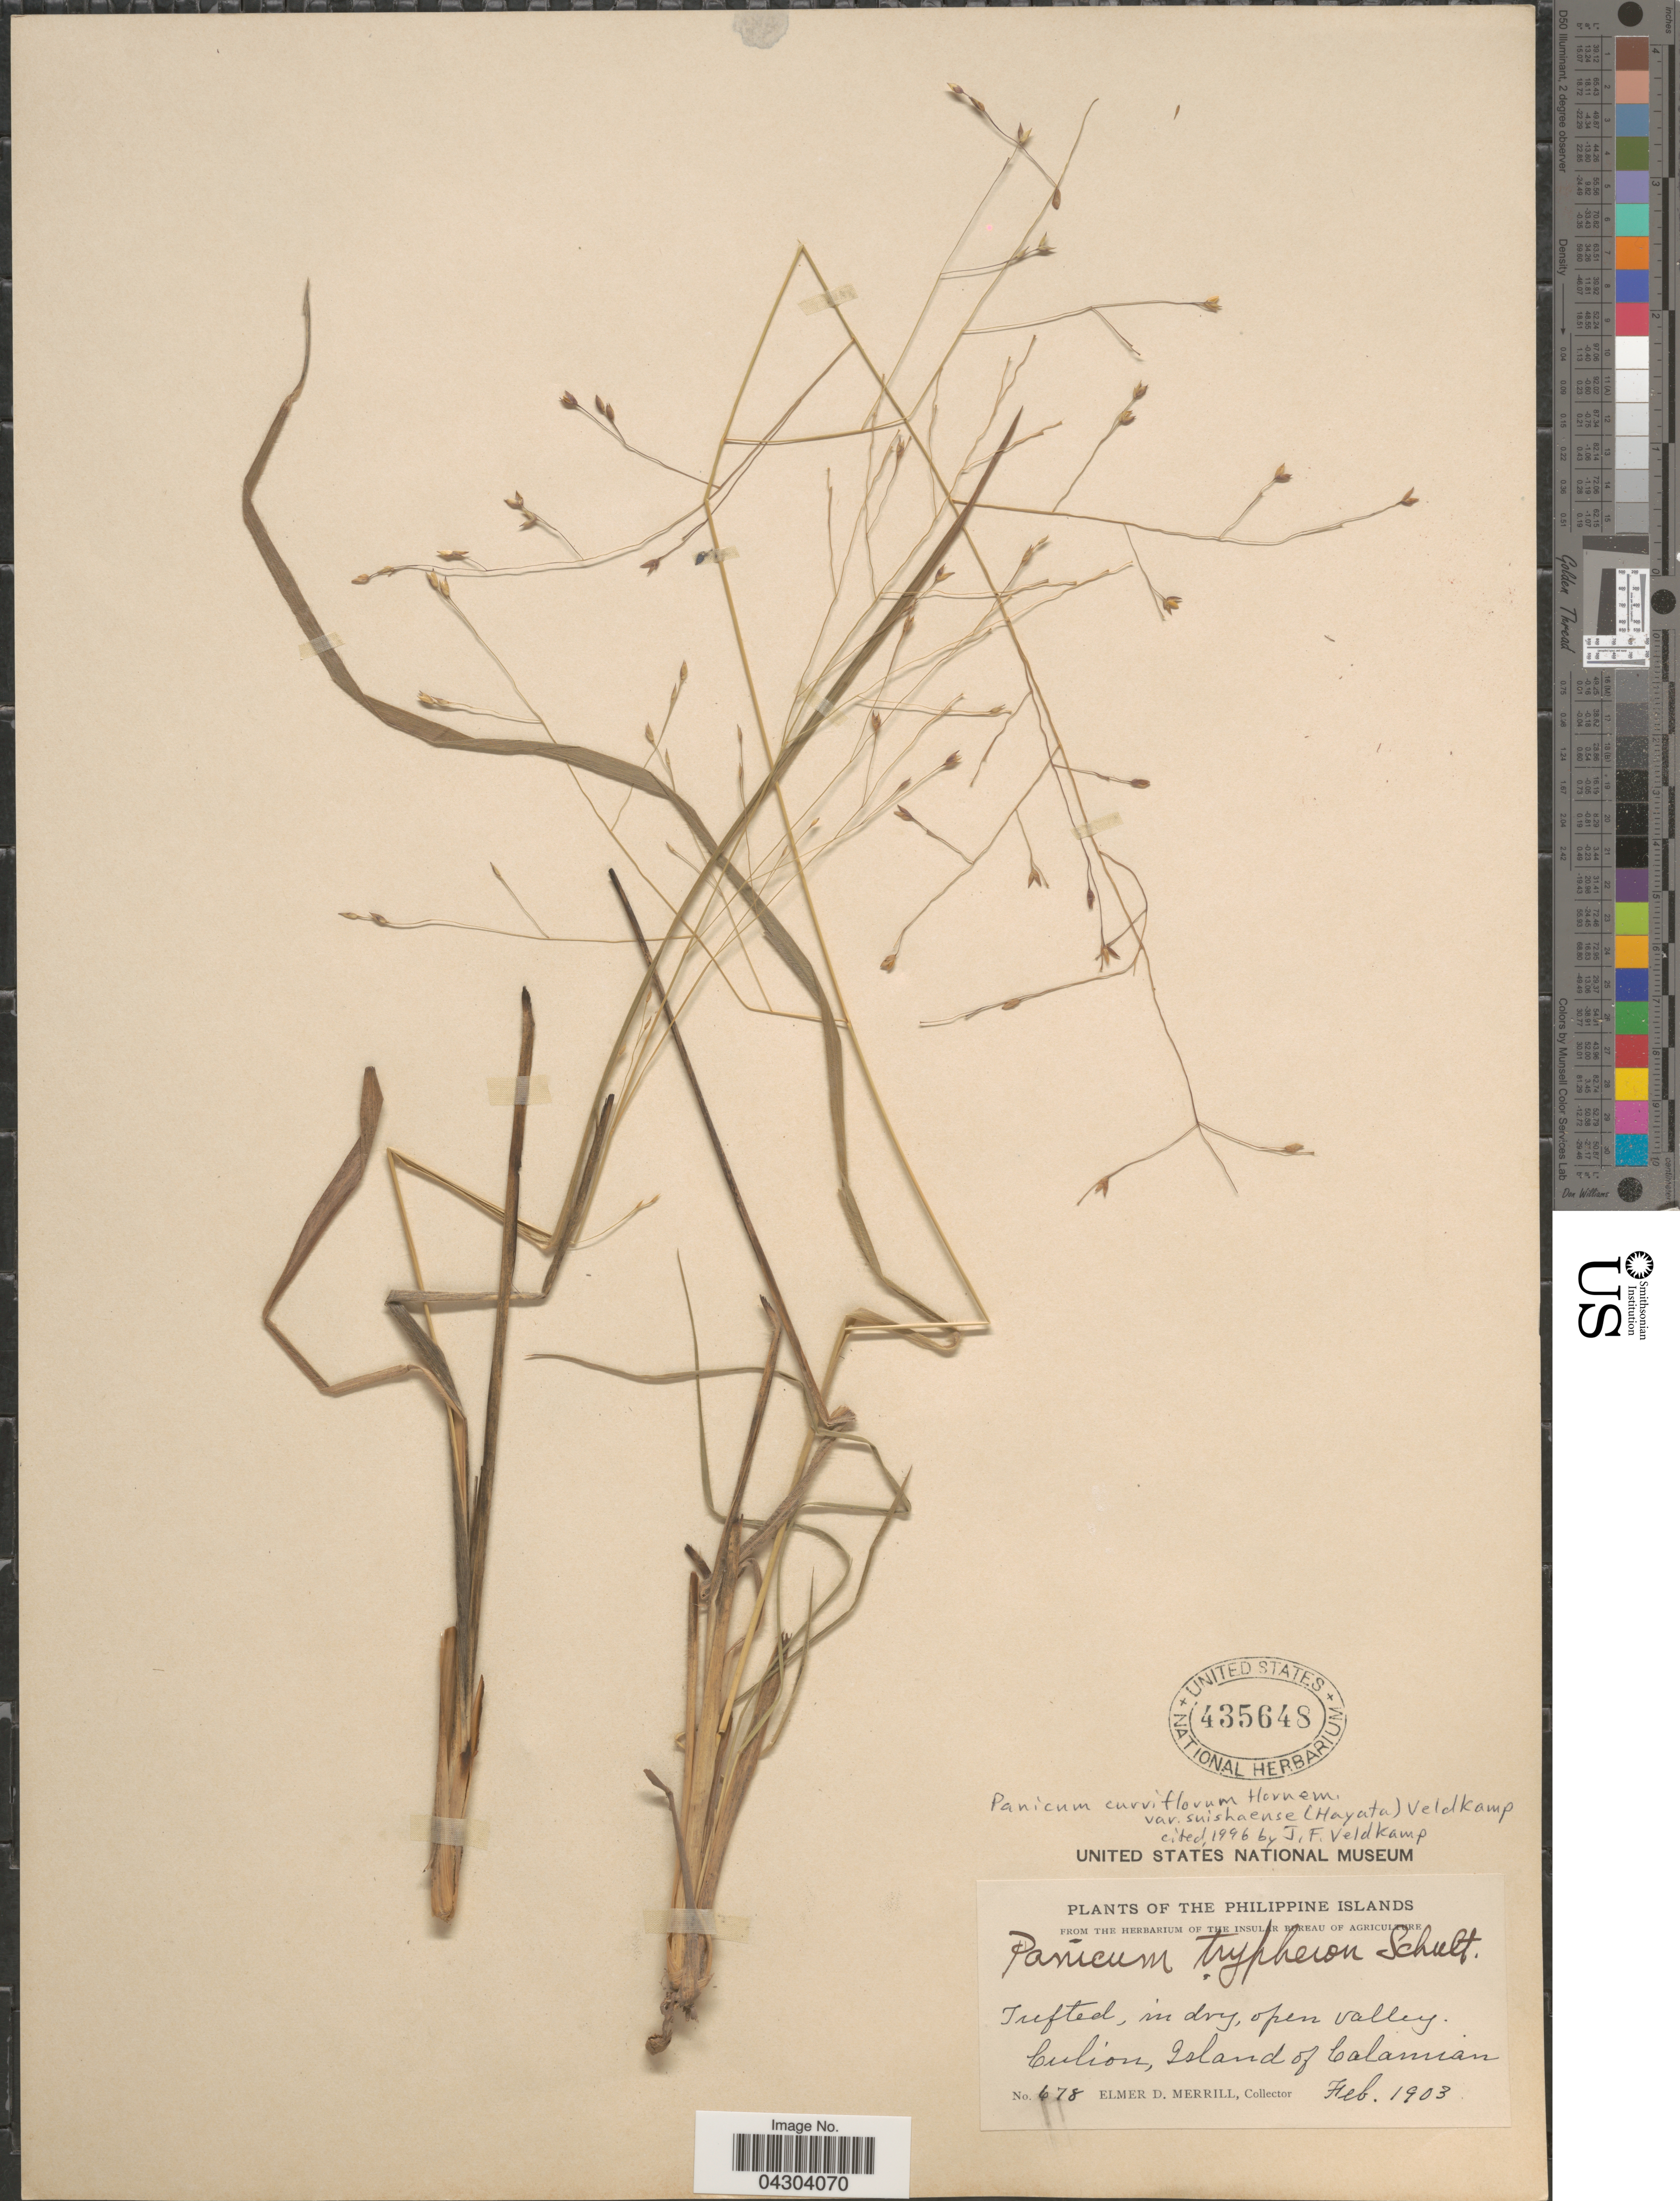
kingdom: Plantae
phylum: Tracheophyta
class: Liliopsida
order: Poales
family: Poaceae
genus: Panicum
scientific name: Panicum curviflorum var. suishaense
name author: (Hayata) Veldkamp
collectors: E. D. Merrill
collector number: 678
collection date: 1903-02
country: Philippines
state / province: Mimaropa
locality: Culion, Island of Calamian.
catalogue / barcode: US 435648